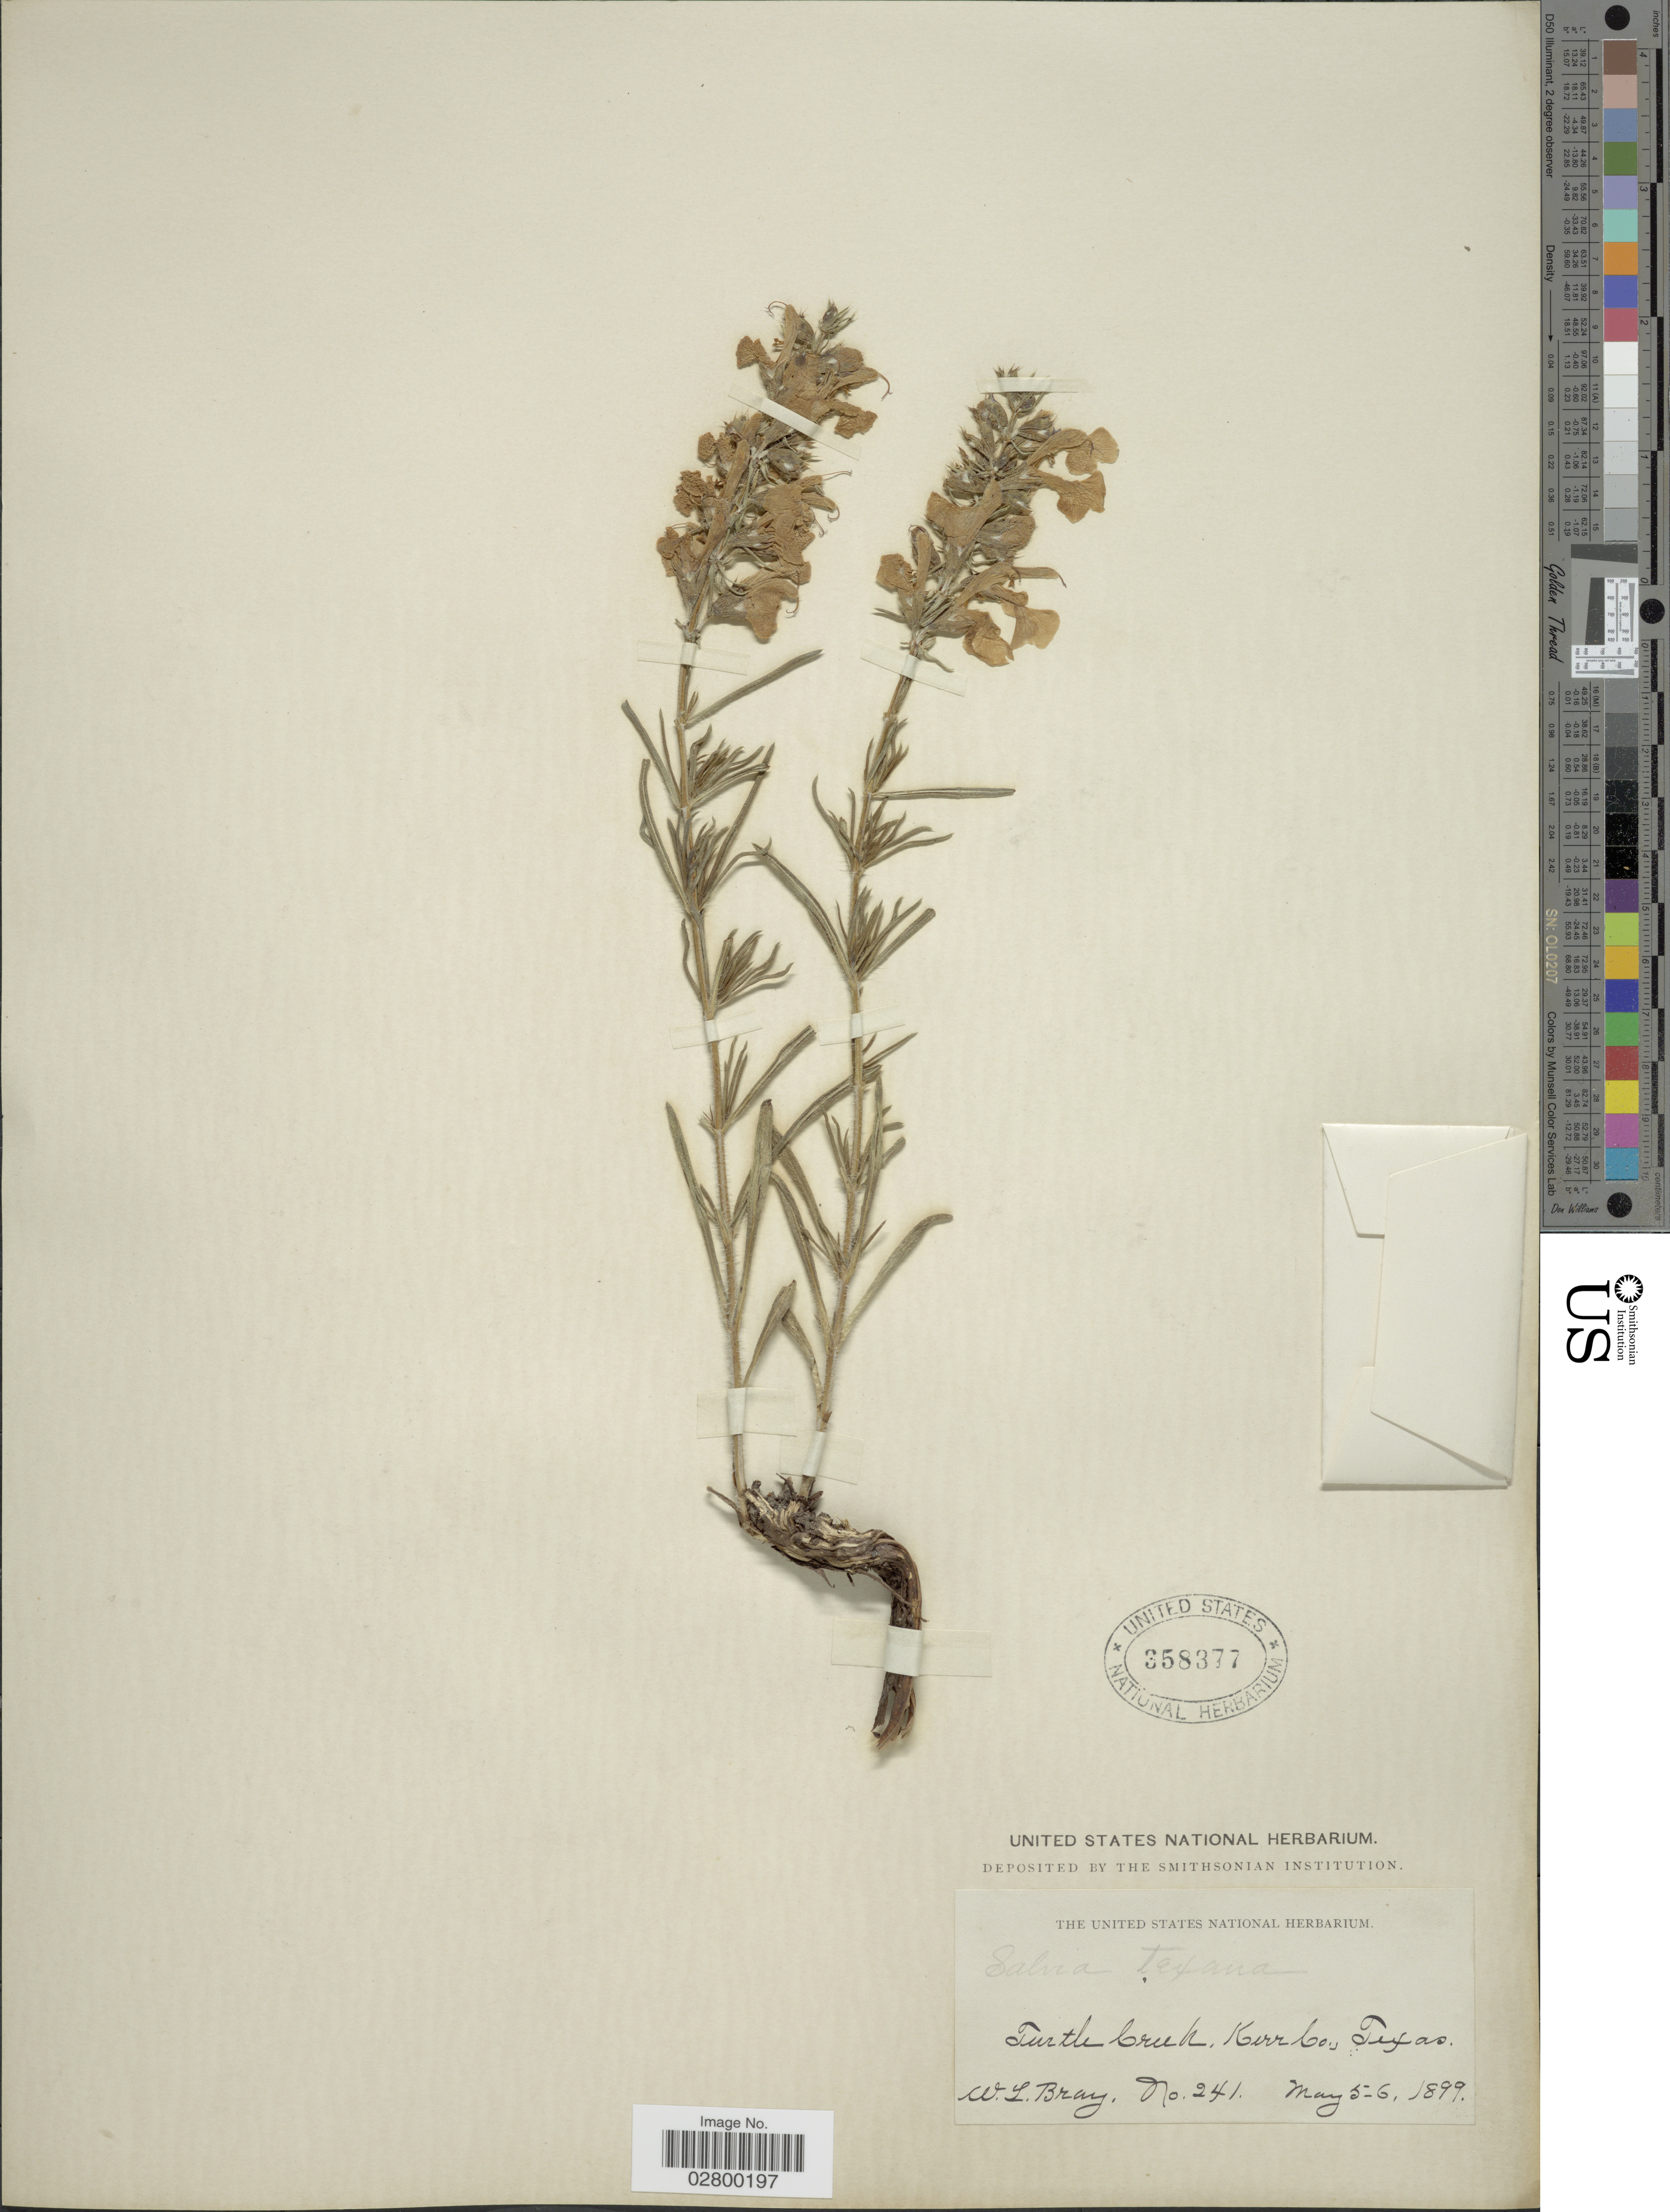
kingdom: Plantae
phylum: Tracheophyta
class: Magnoliopsida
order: Lamiales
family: Lamiaceae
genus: Salvia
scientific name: Salvia texana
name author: (Scheele) Torr.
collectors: W. L. Bray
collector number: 241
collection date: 1899-05-05/1899-05-06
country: United States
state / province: Texas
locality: Turtle Creek, Kerr Co.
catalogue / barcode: US 358377